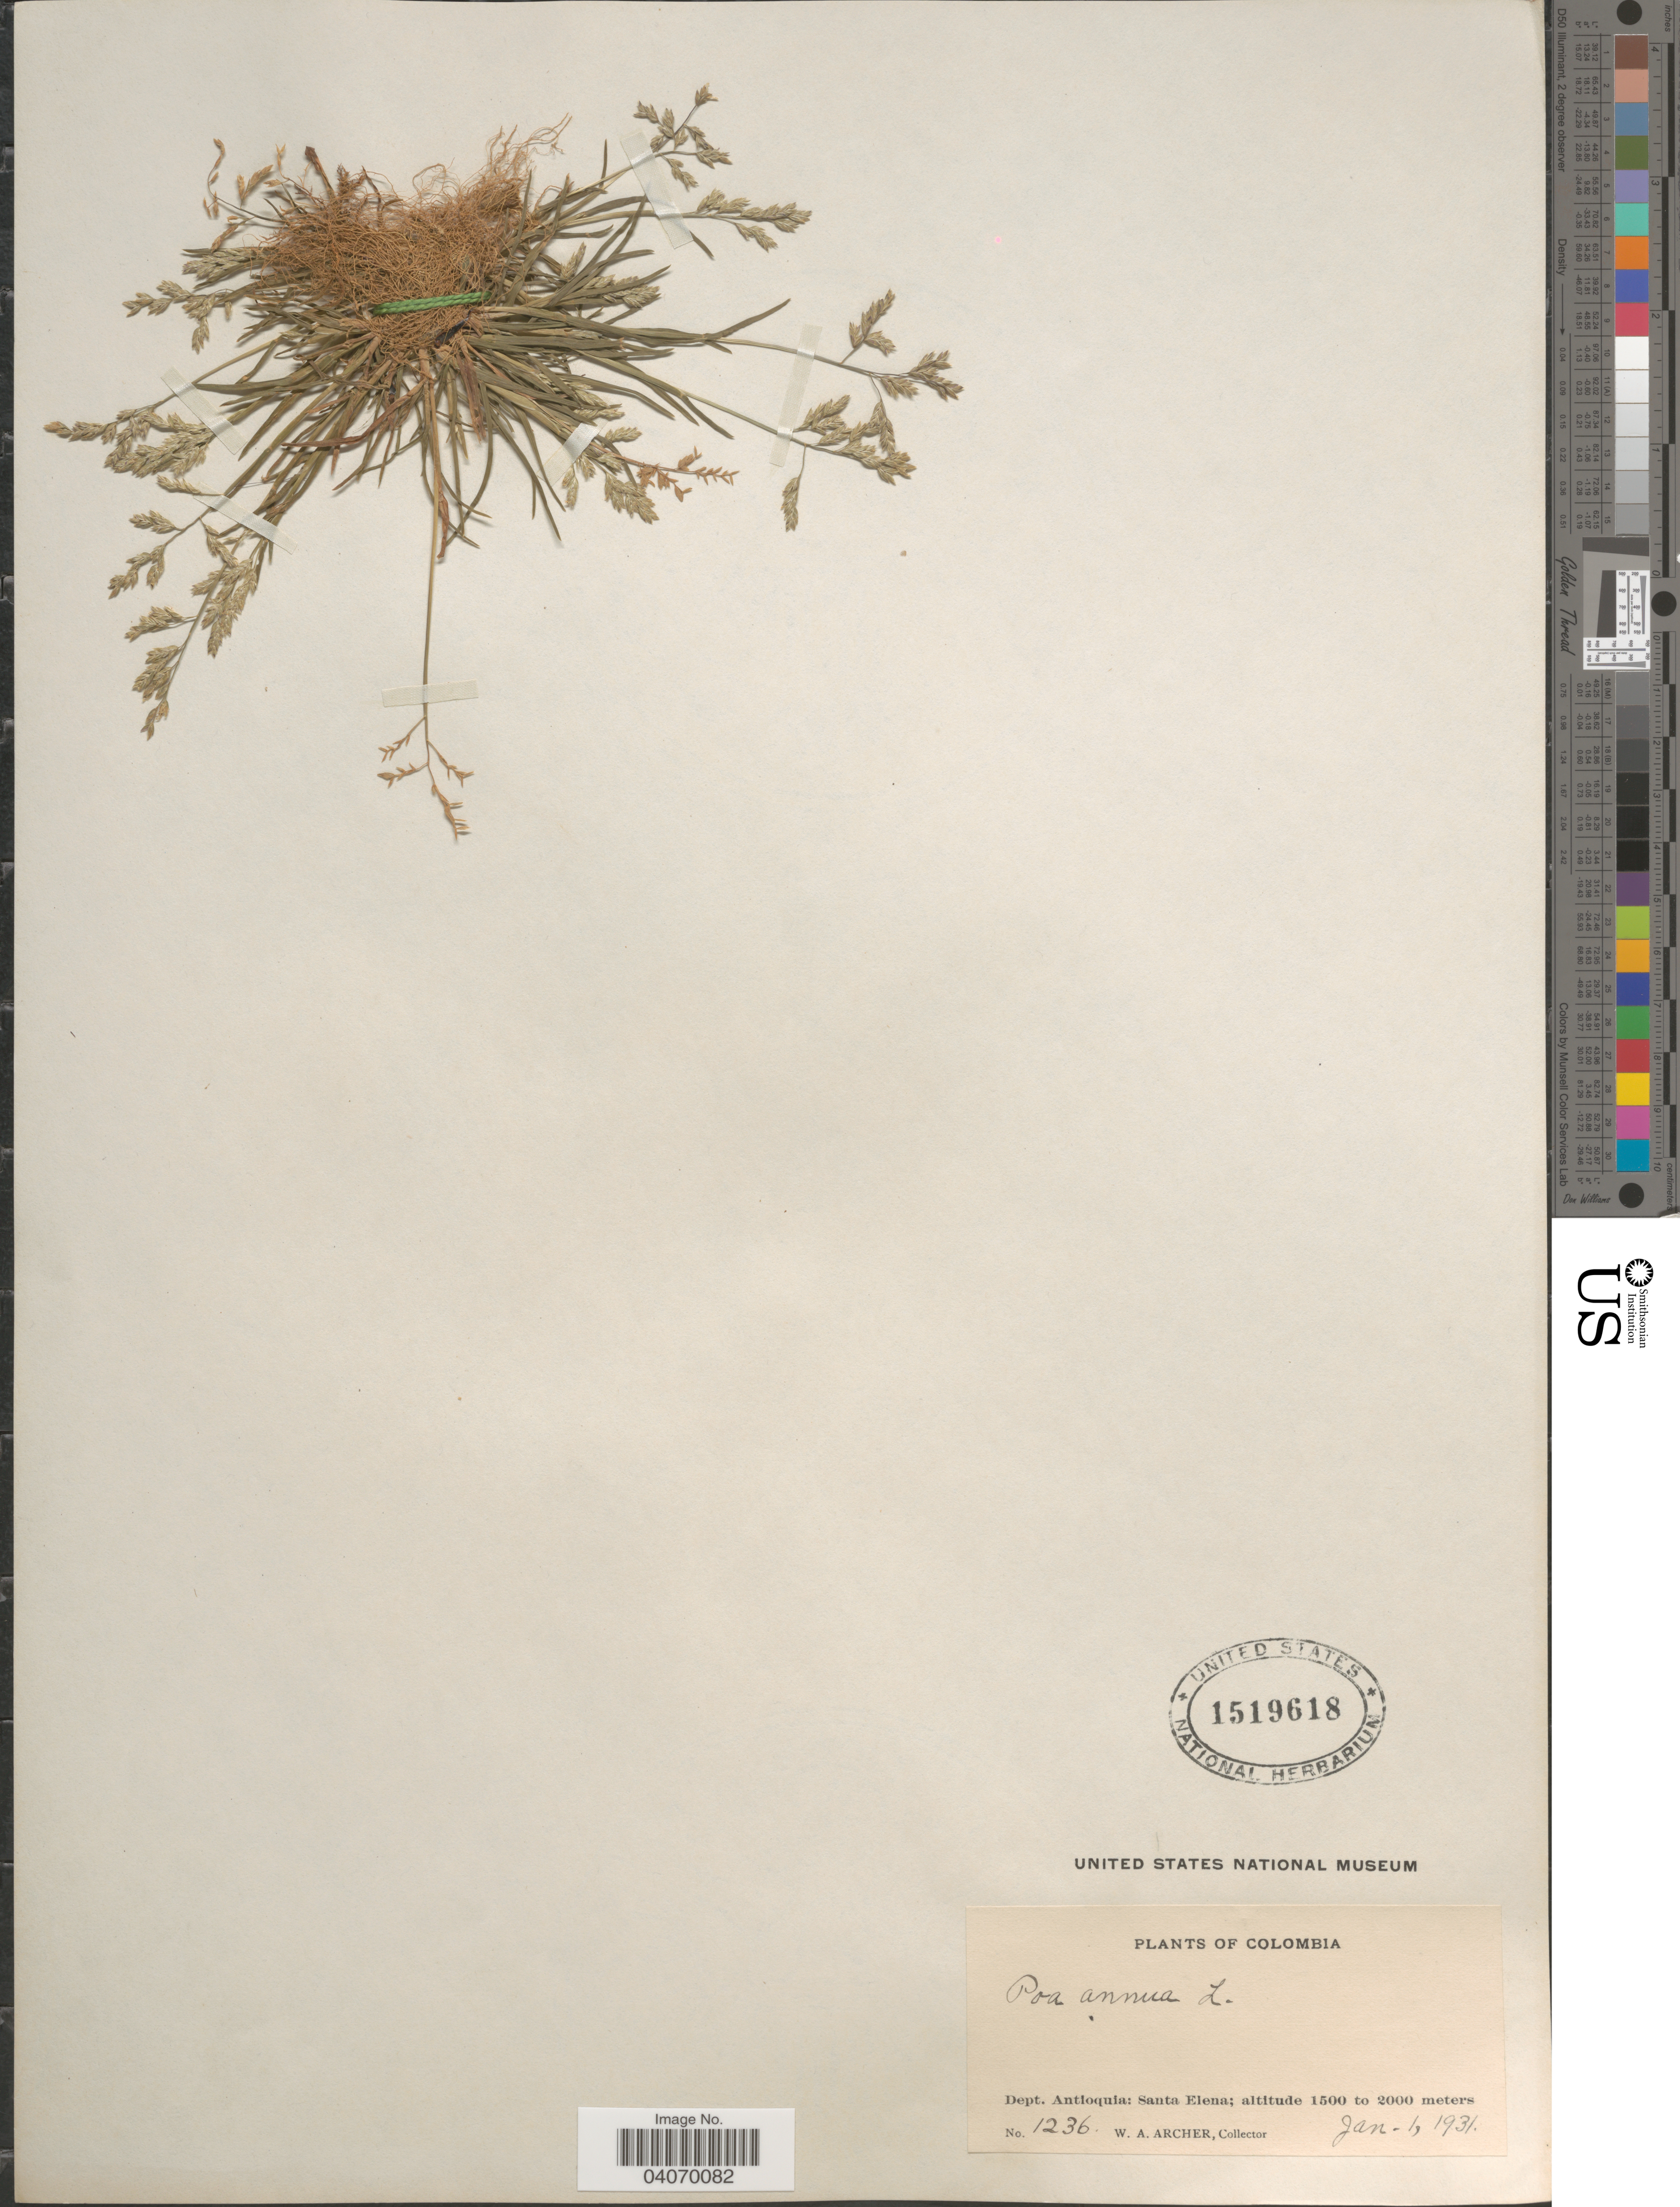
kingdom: Plantae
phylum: Tracheophyta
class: Liliopsida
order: Poales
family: Poaceae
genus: Poa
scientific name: Poa annua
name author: L.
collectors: W. Archer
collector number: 1236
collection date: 1931-01-01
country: Colombia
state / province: Antioquia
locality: Dept. Antioquia: Santa Elena.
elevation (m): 1500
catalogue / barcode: US 1519618